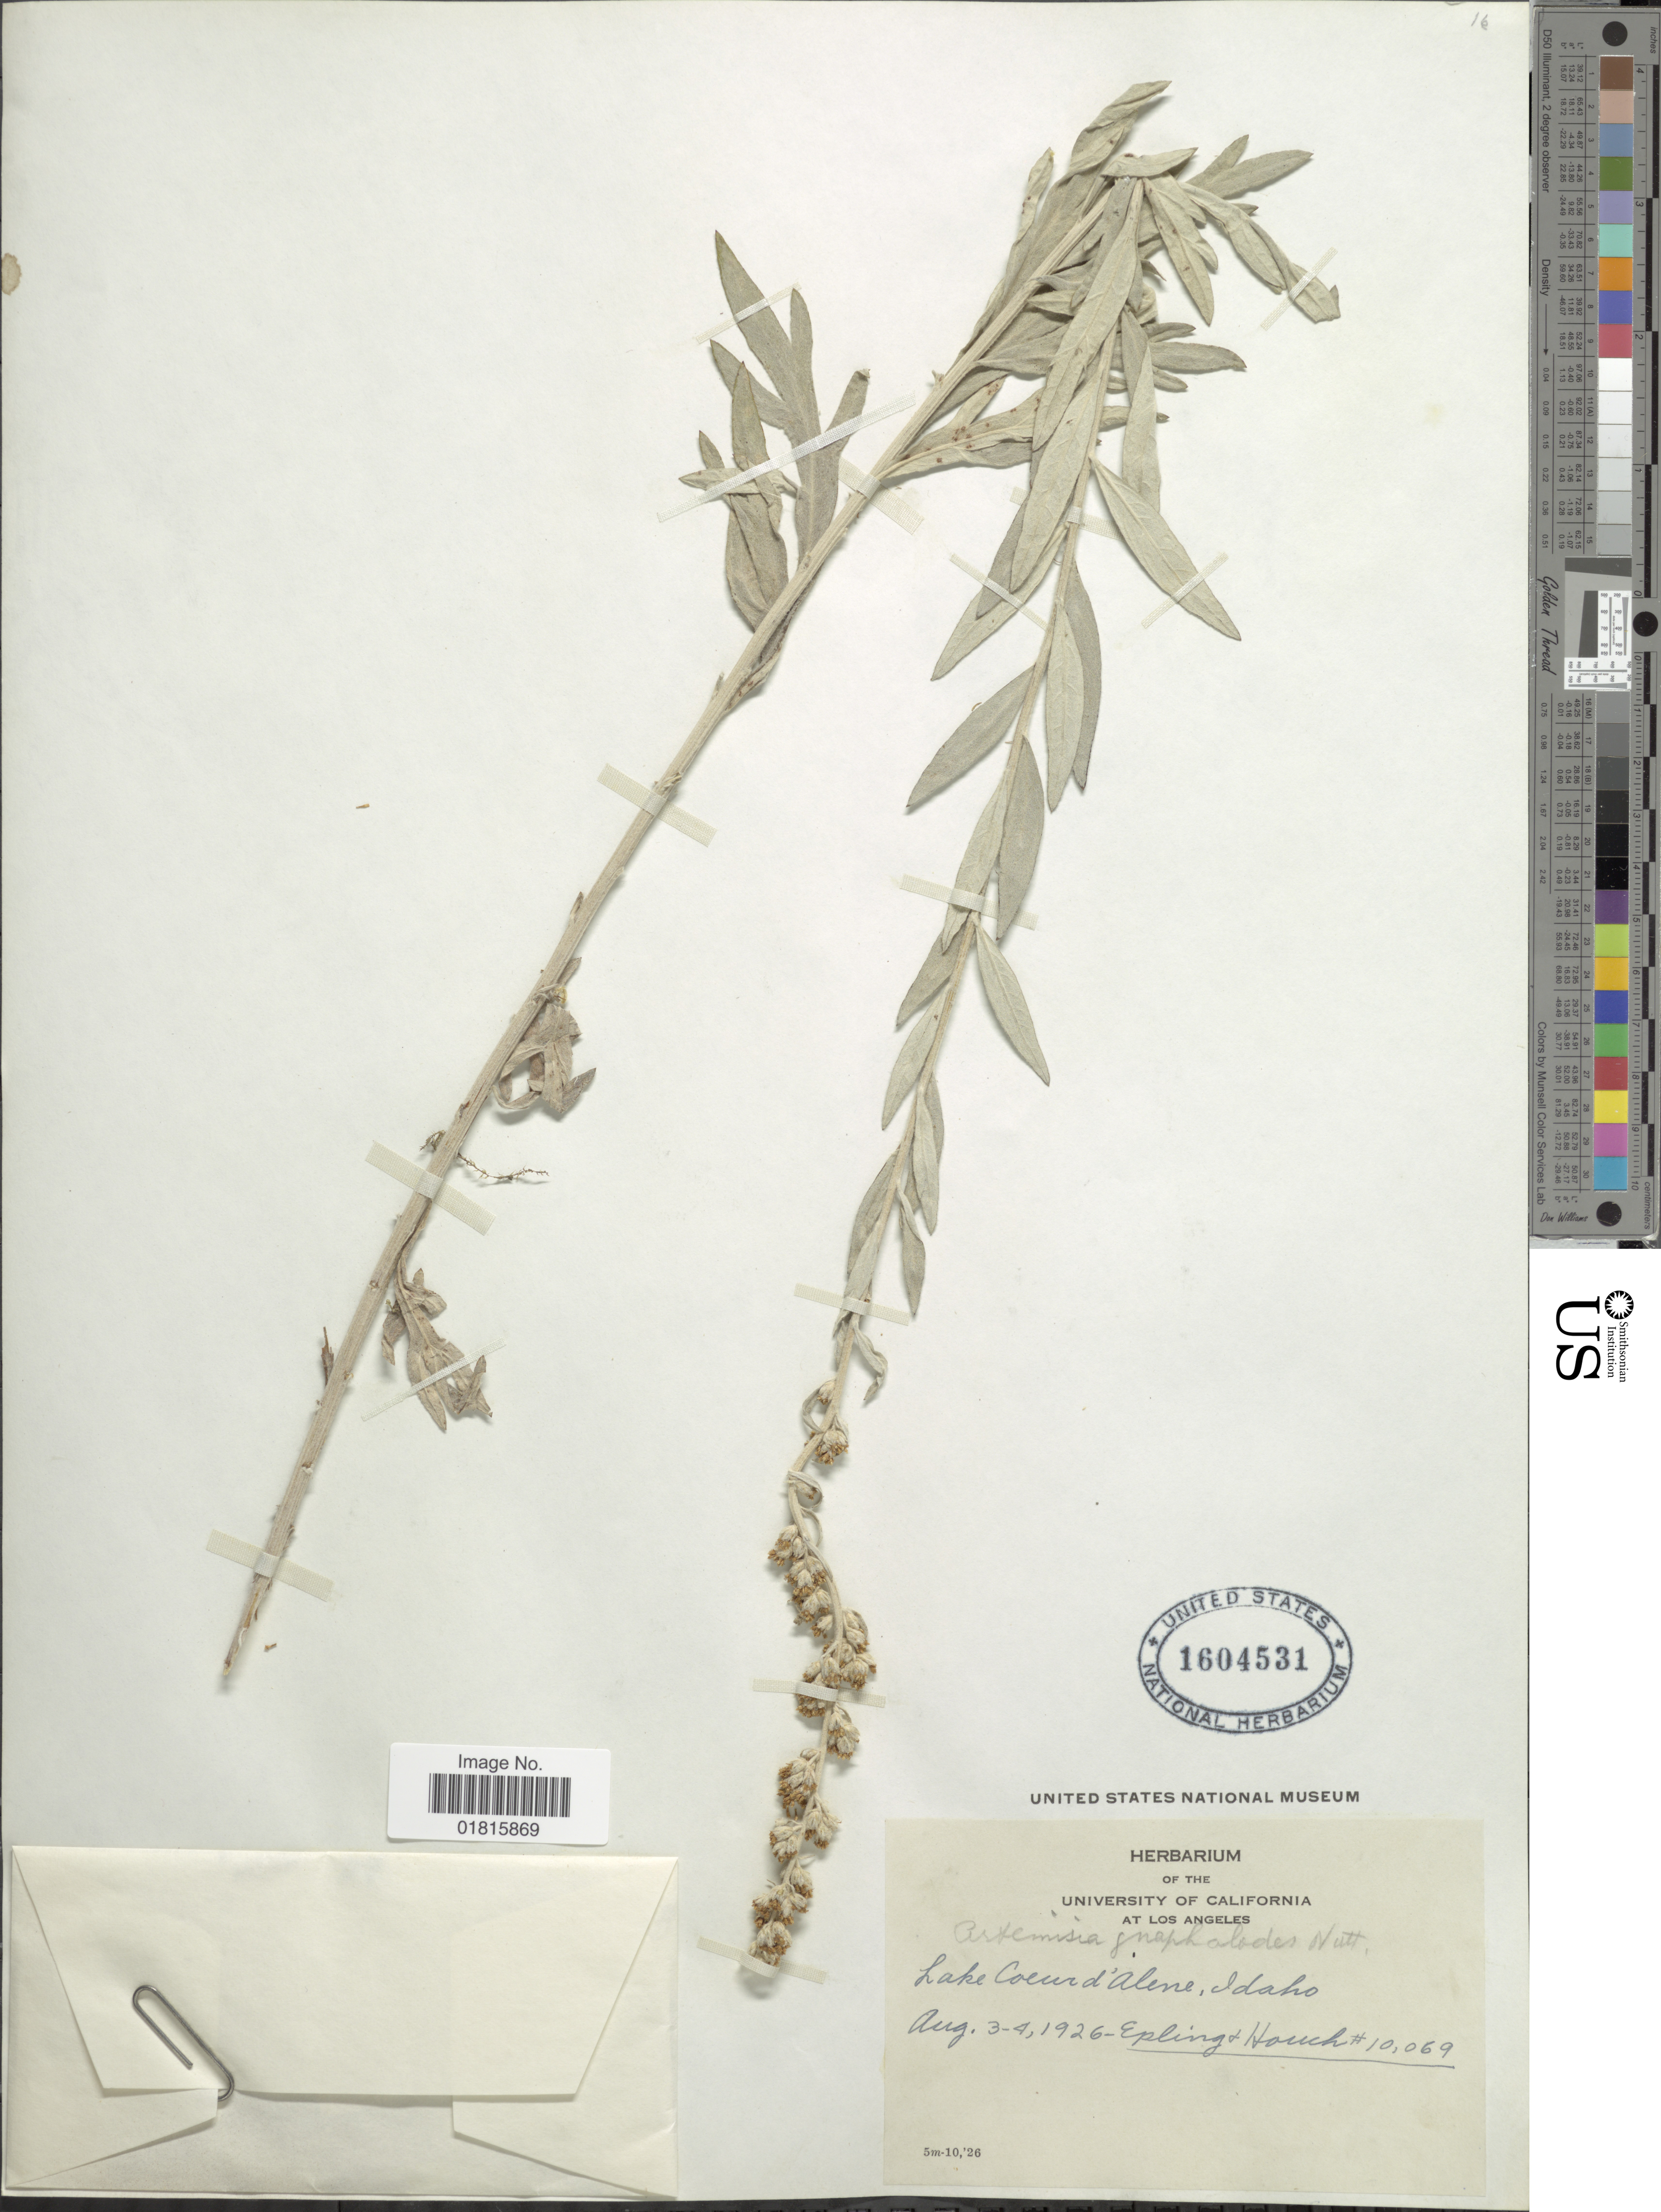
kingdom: Plantae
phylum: Tracheophyta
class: Magnoliopsida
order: Asterales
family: Asteraceae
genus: Artemisia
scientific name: Artemisia gnaphaloides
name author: Nutt.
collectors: -- Epling & -. Hauch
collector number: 10069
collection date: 1926-08-03/1926-08-04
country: United States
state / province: Idaho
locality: Lake Coeur d'Alene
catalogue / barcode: US 1604531